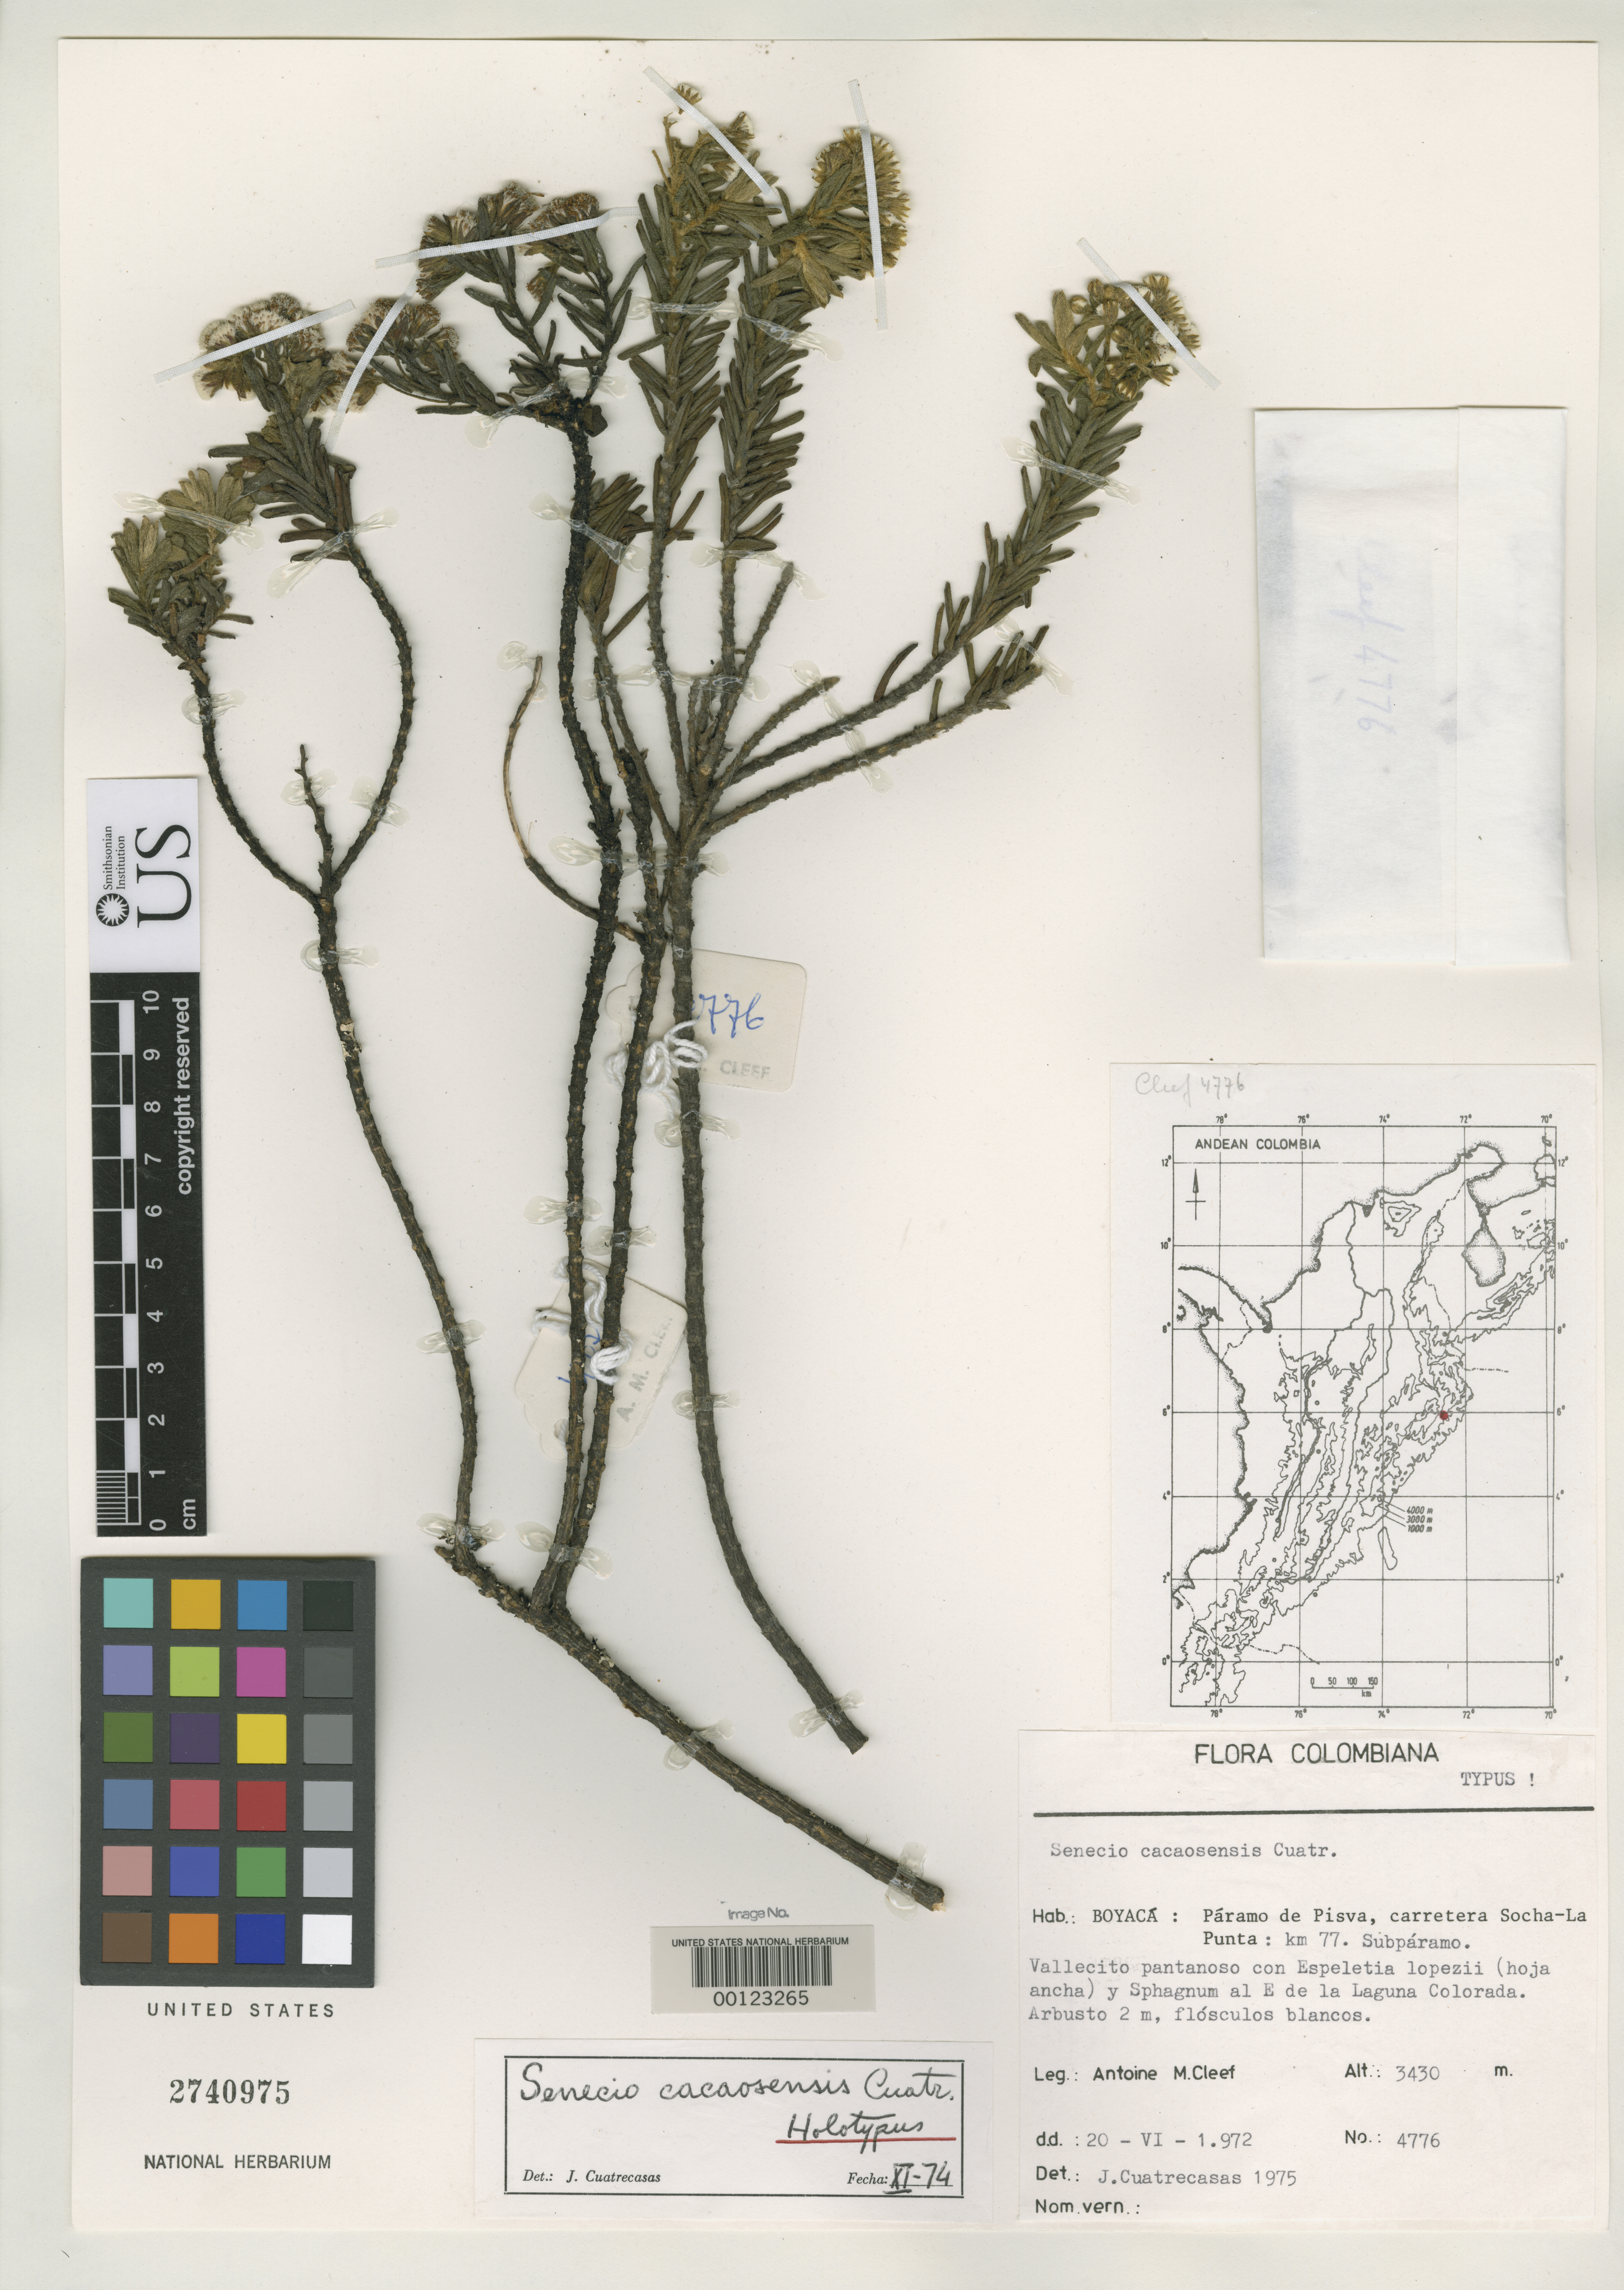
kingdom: Plantae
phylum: Tracheophyta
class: Magnoliopsida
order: Asterales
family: Asteraceae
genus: Senecio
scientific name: Senecio cacaosensis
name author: Cuatrec.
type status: Holotype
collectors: A. M. Cleef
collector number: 4776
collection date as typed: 20 Jun 1972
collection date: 1972-06-20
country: Colombia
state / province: Boyacá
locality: Páramo de Pisva, Socha-la Punta, km. 77.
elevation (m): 3430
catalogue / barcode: US 2740975